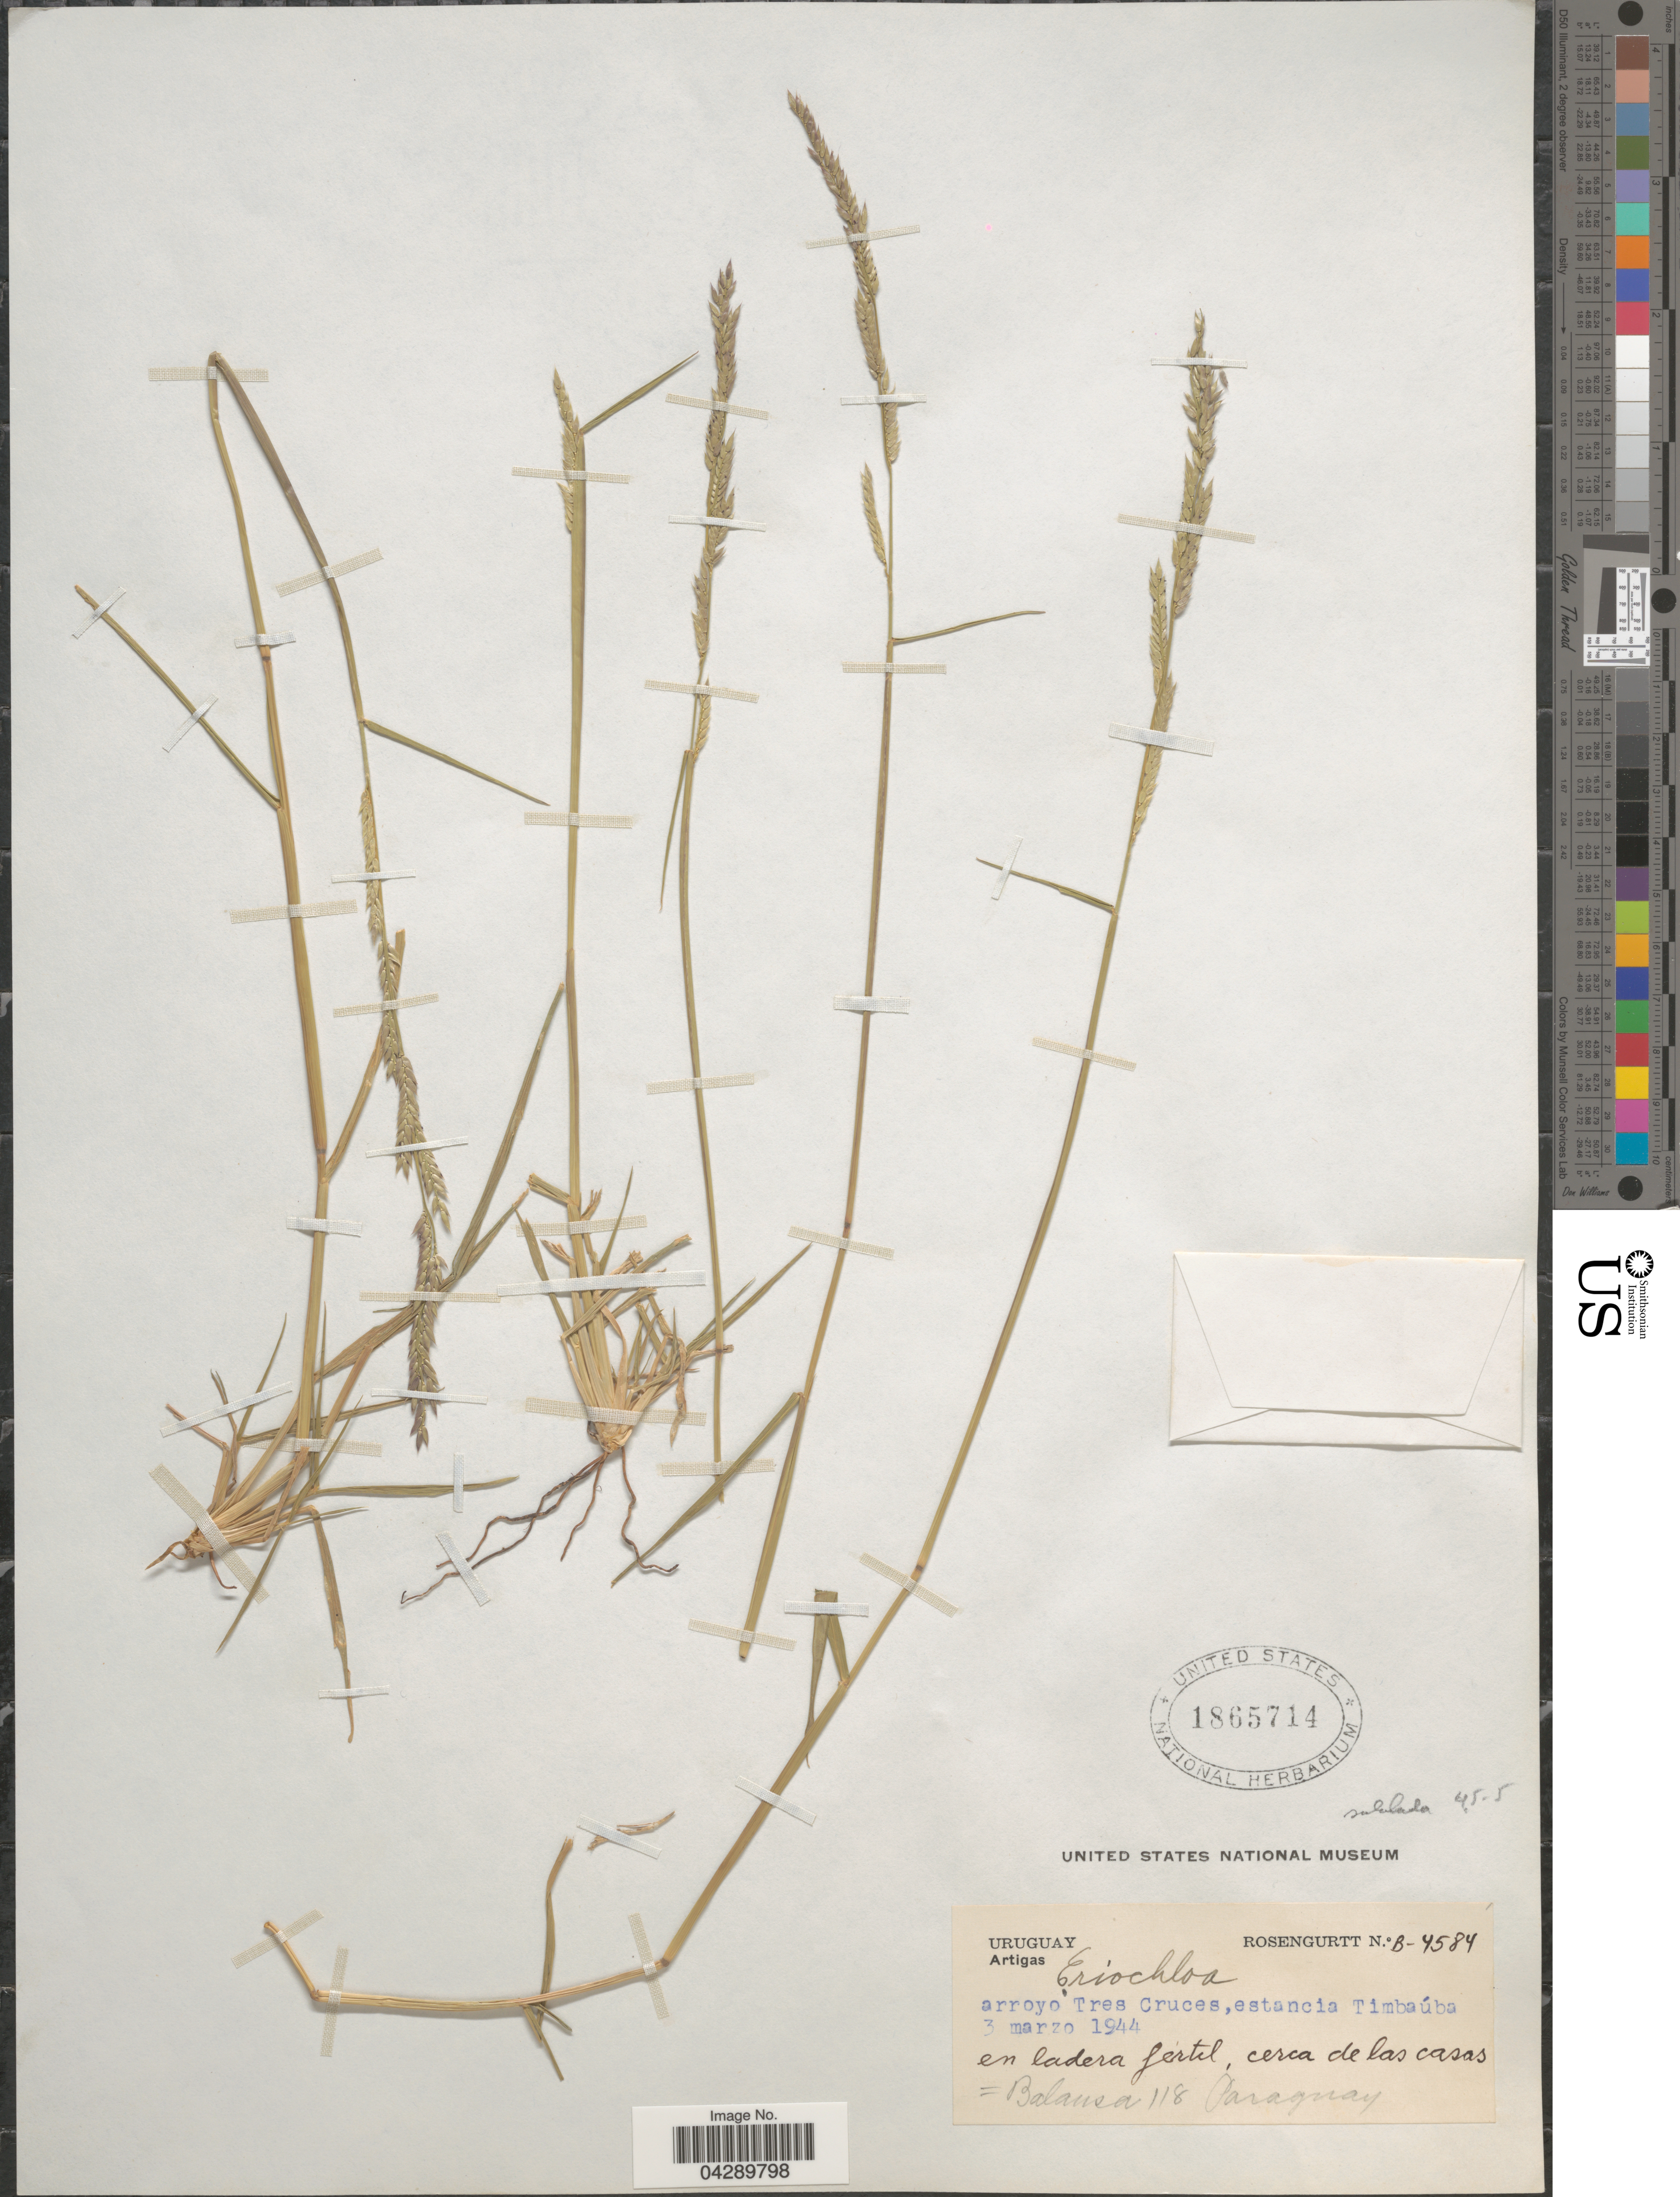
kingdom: Plantae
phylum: Tracheophyta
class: Liliopsida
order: Poales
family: Poaceae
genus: Eriochloa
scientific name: Eriochloa sp.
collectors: Rosengurtt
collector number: B-4584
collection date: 1944-03-03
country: Uruguay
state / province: Artigas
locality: Arroyo Tres Cruces, estancia Timbaúba. En ladera fertil, cerca de las casas.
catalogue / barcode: US 1865714